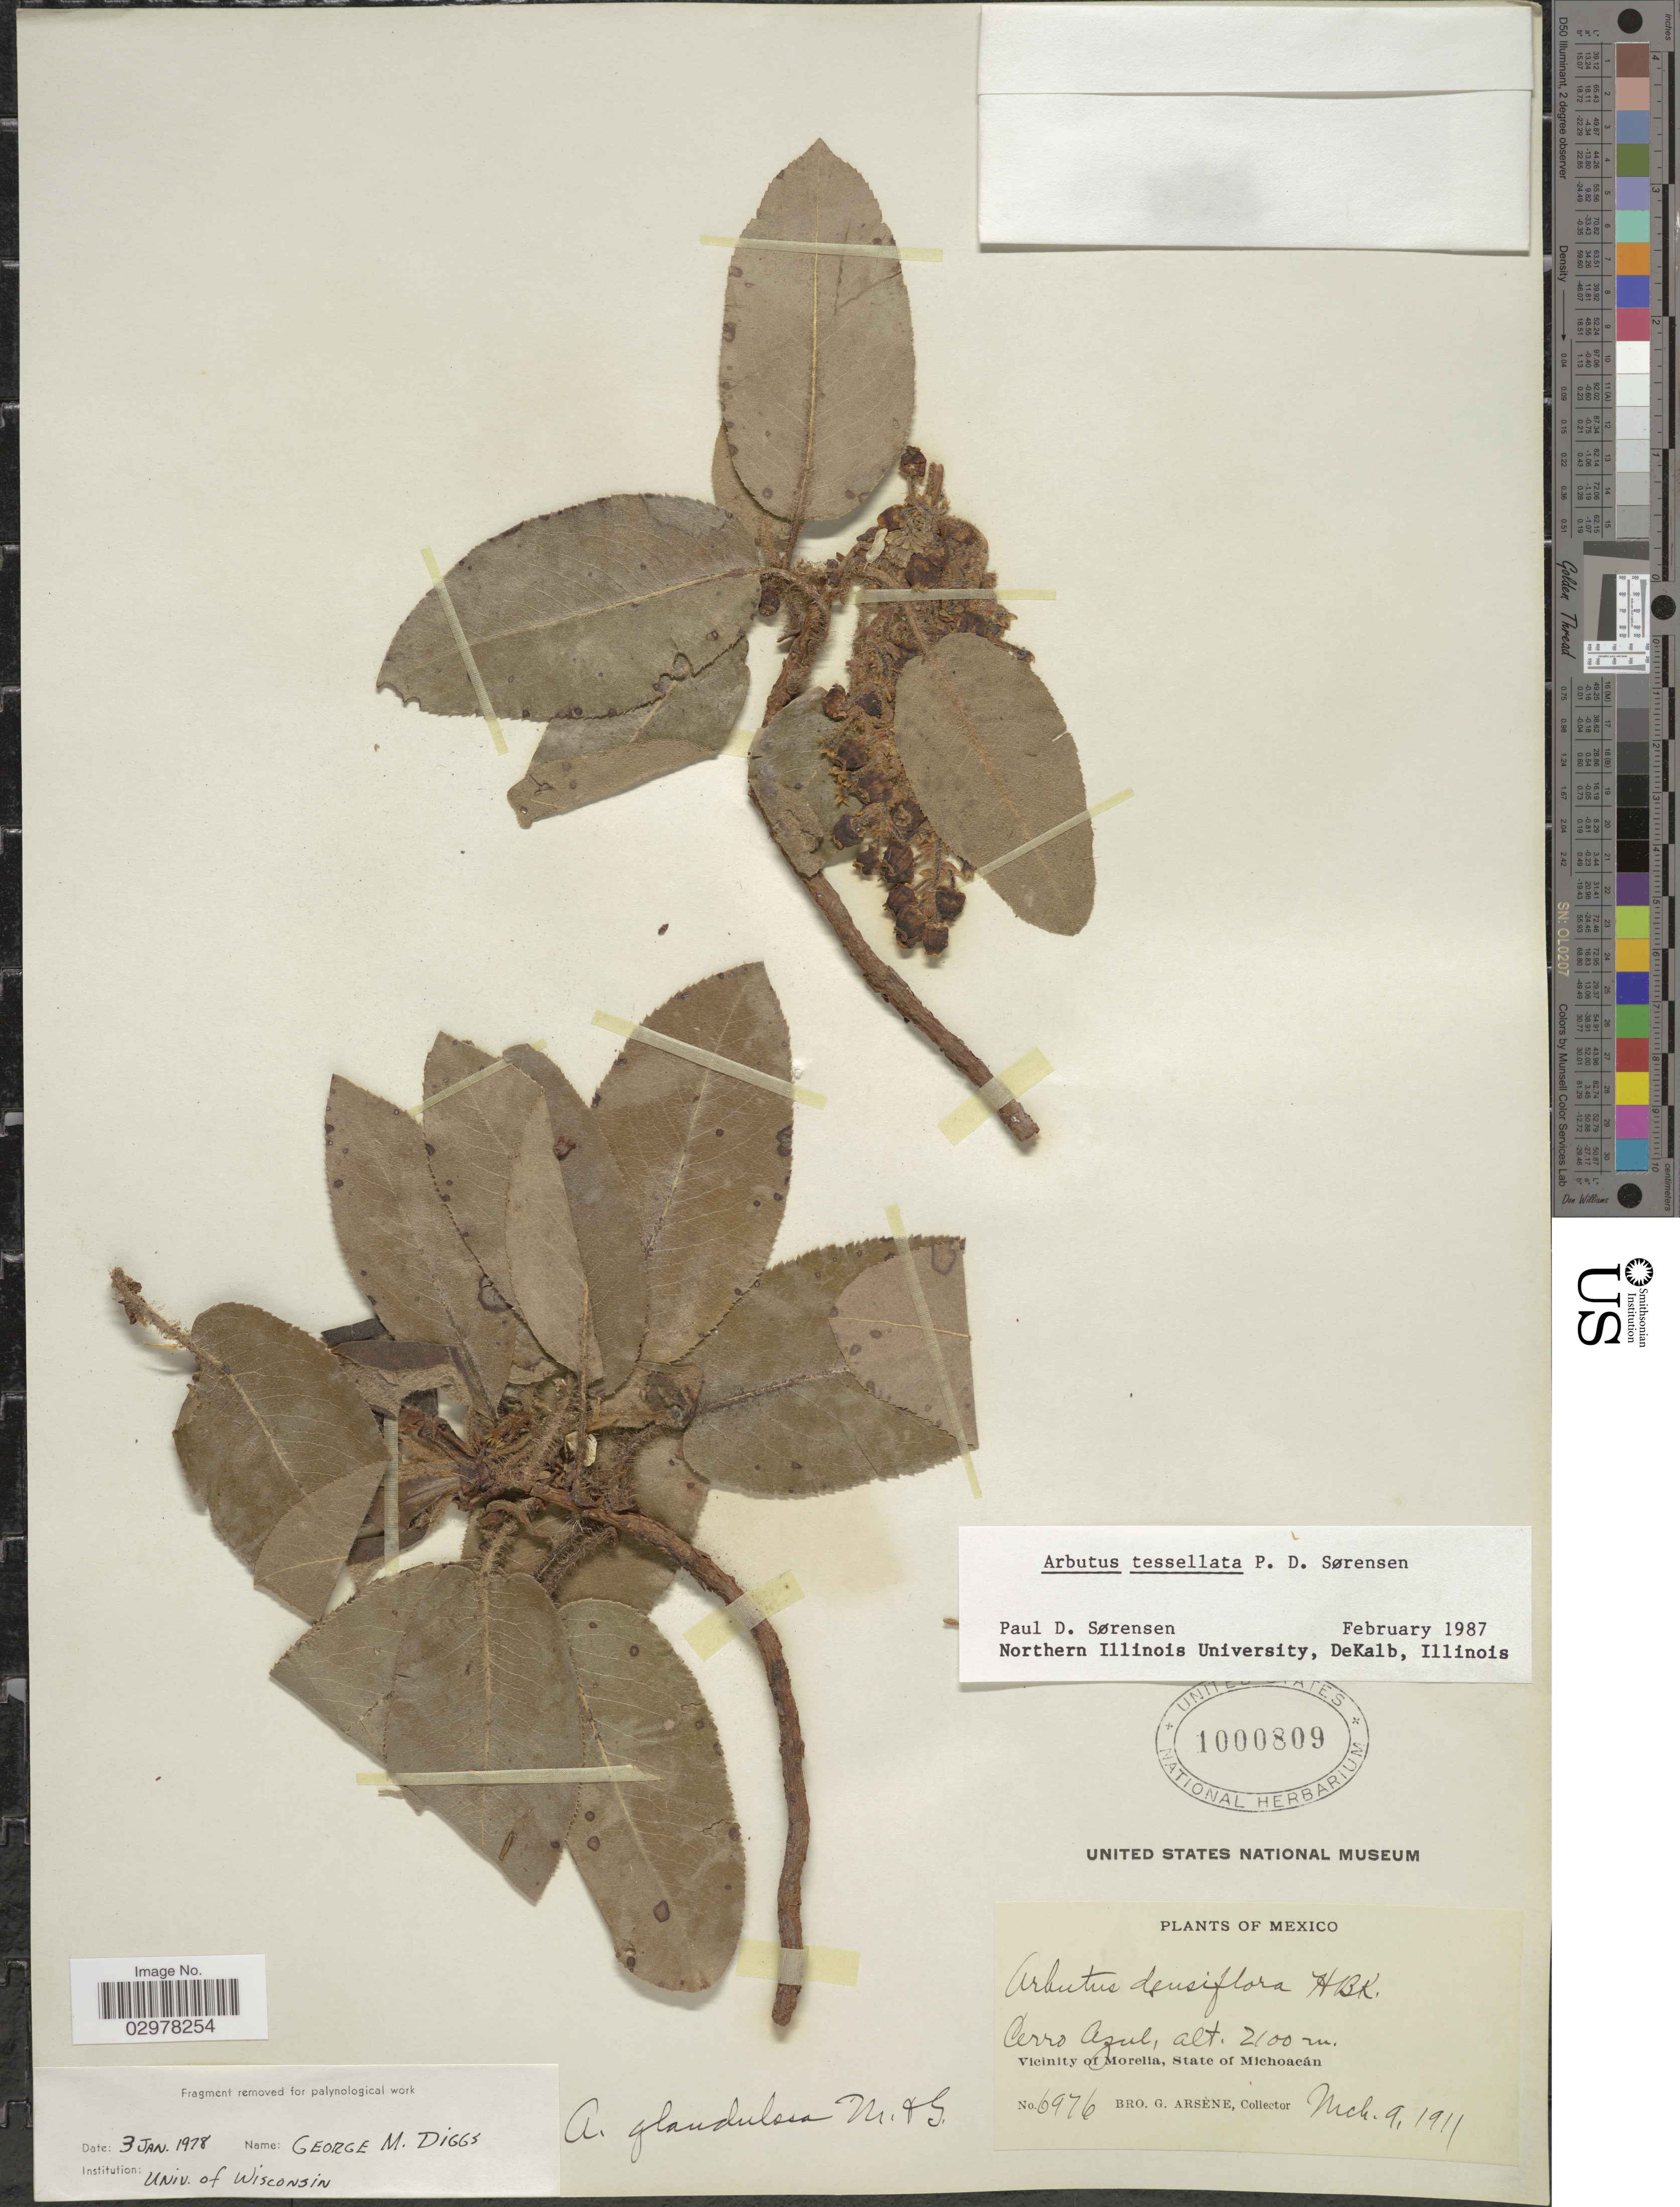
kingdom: Plantae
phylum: Tracheophyta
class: Magnoliopsida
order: Ericales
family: Ericaceae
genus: Arbutus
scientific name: Arbutus tessellata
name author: P.D. Sørensen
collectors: Bro. G. Arsène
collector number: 6976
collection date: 1911-03-09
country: Mexico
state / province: Michoacán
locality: Cerro Azul, Vicinity of Morelia.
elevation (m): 2100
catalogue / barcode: US 1000809